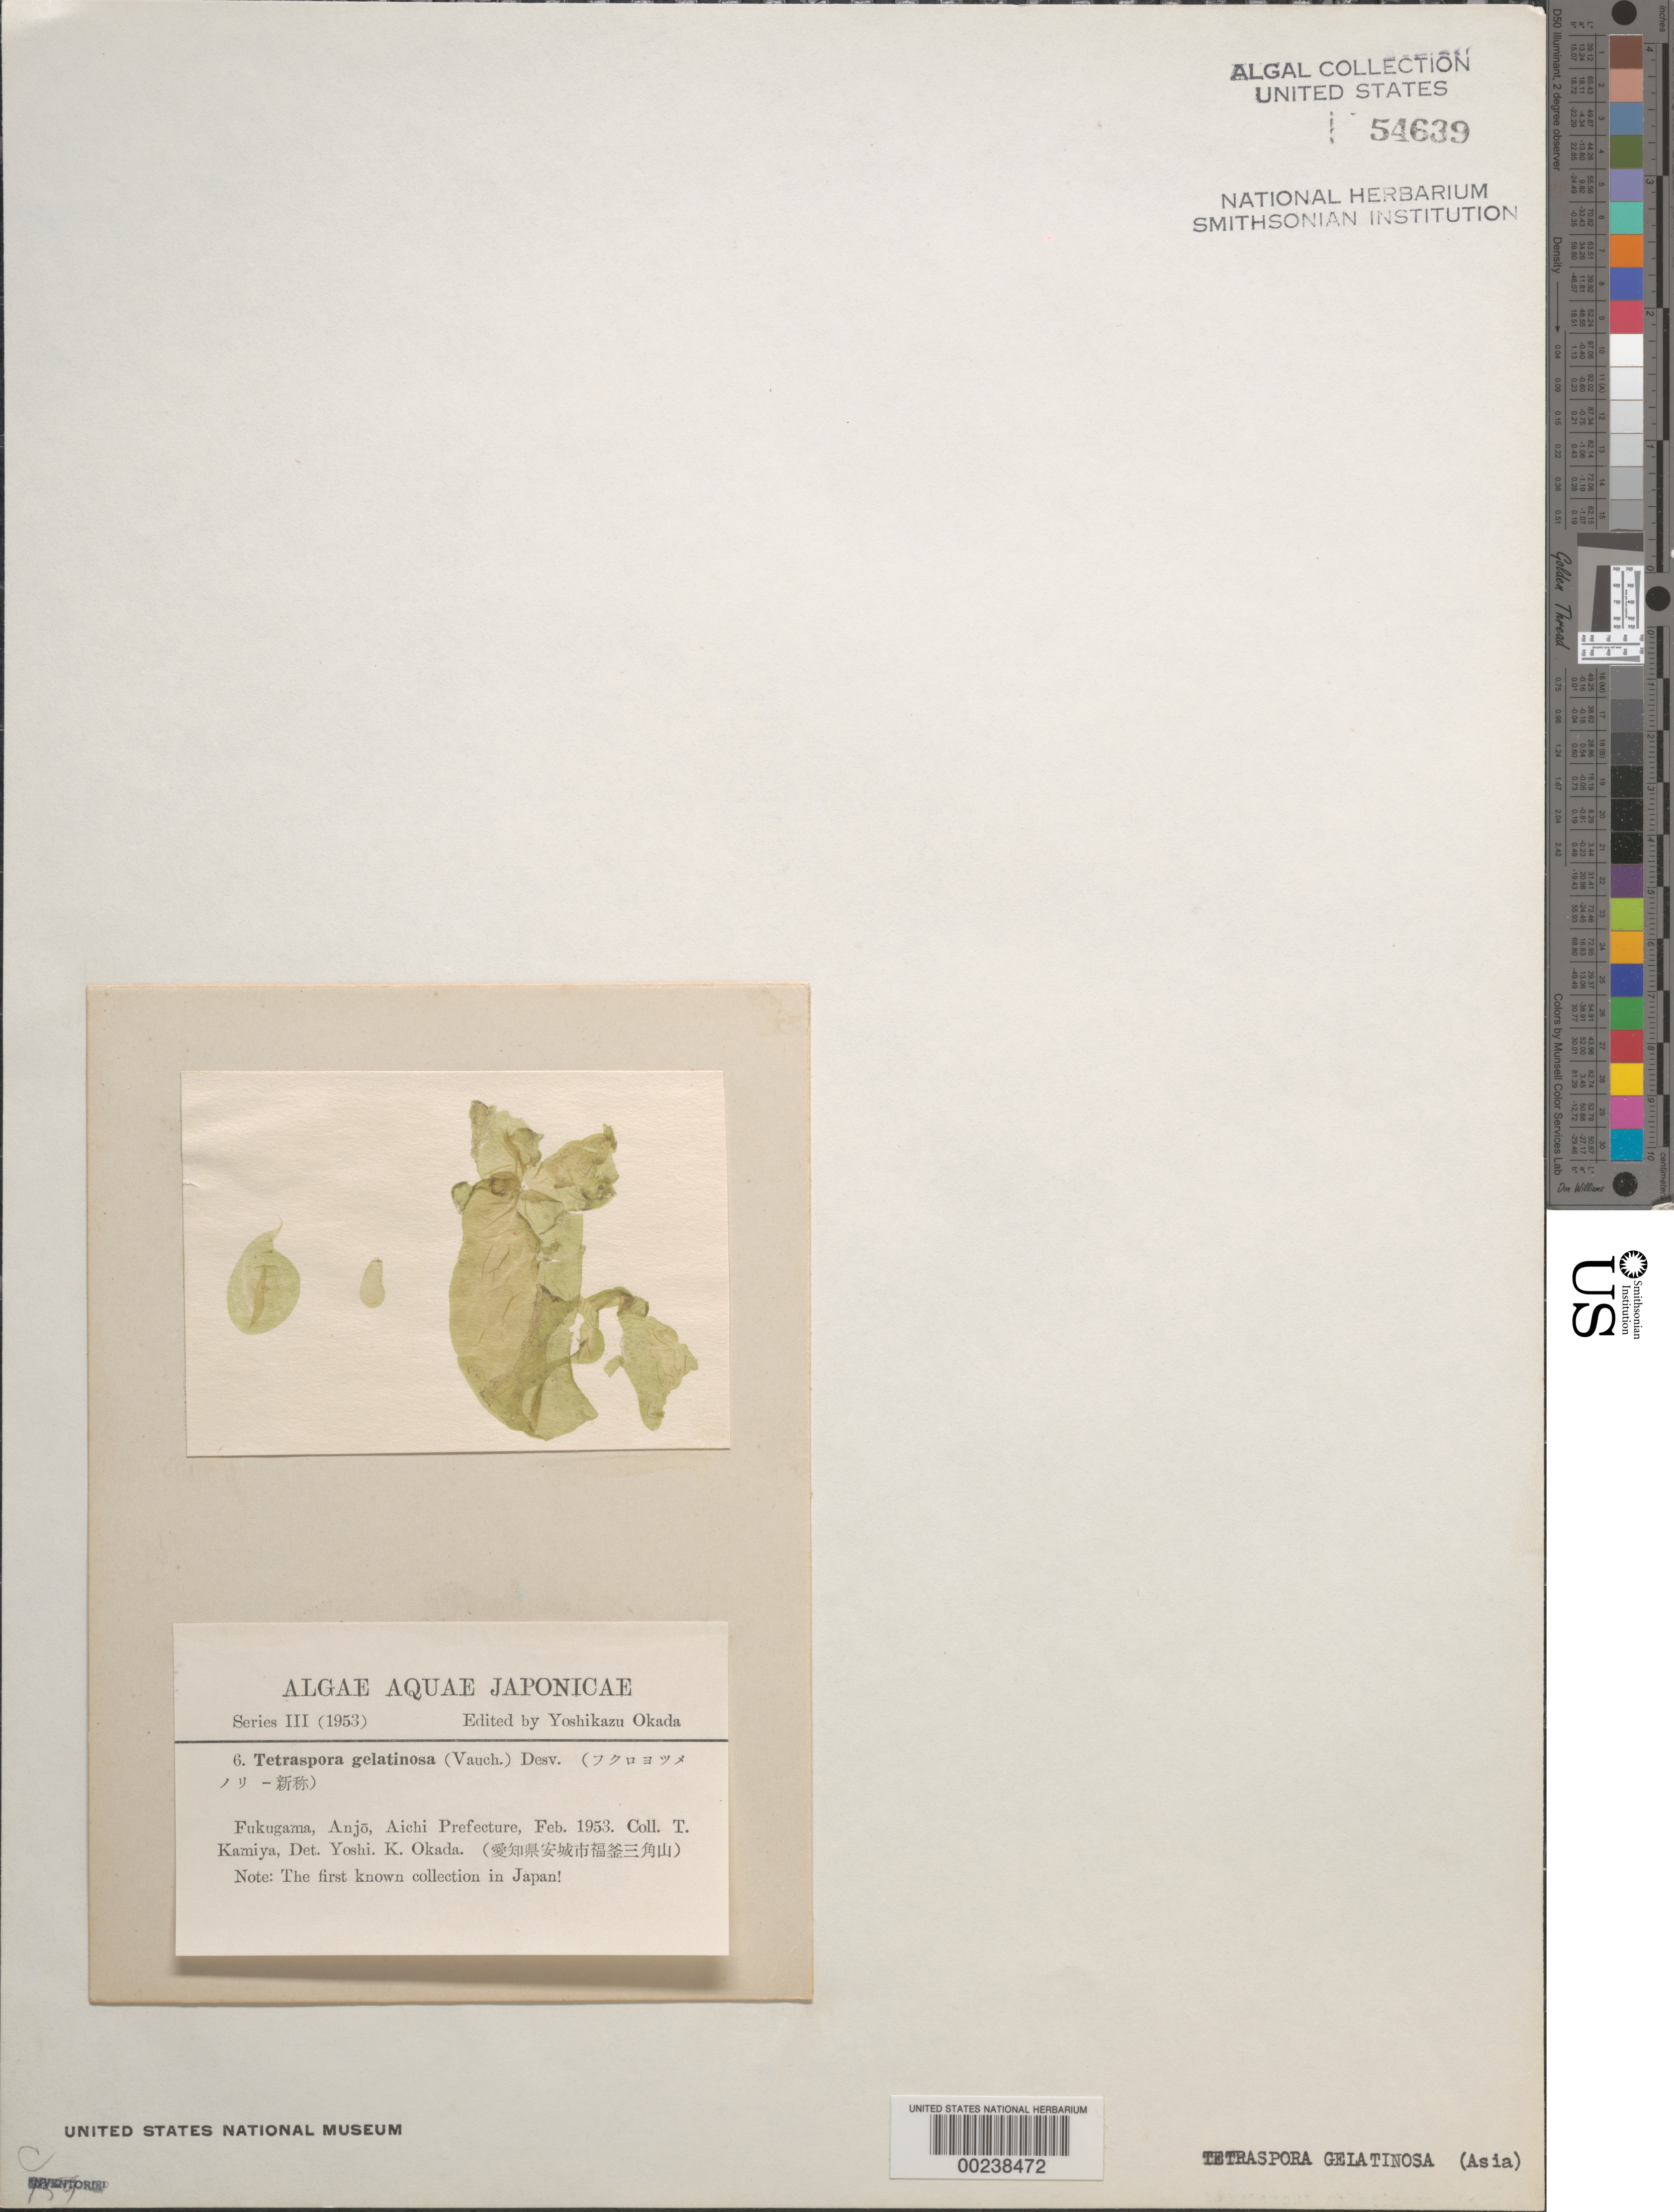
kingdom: Plantae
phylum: Chlorophyta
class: Chlorophyceae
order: Tetrasporales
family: Tetrasporaceae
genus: Tetraspora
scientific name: Tetraspora gelatinosa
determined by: Okada, Y. K.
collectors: T. Kamiya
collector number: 6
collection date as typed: Feb 1953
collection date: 1953-02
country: Japan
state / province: Aiti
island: Honshu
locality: Fukugama, Anjo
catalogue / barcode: US 54639